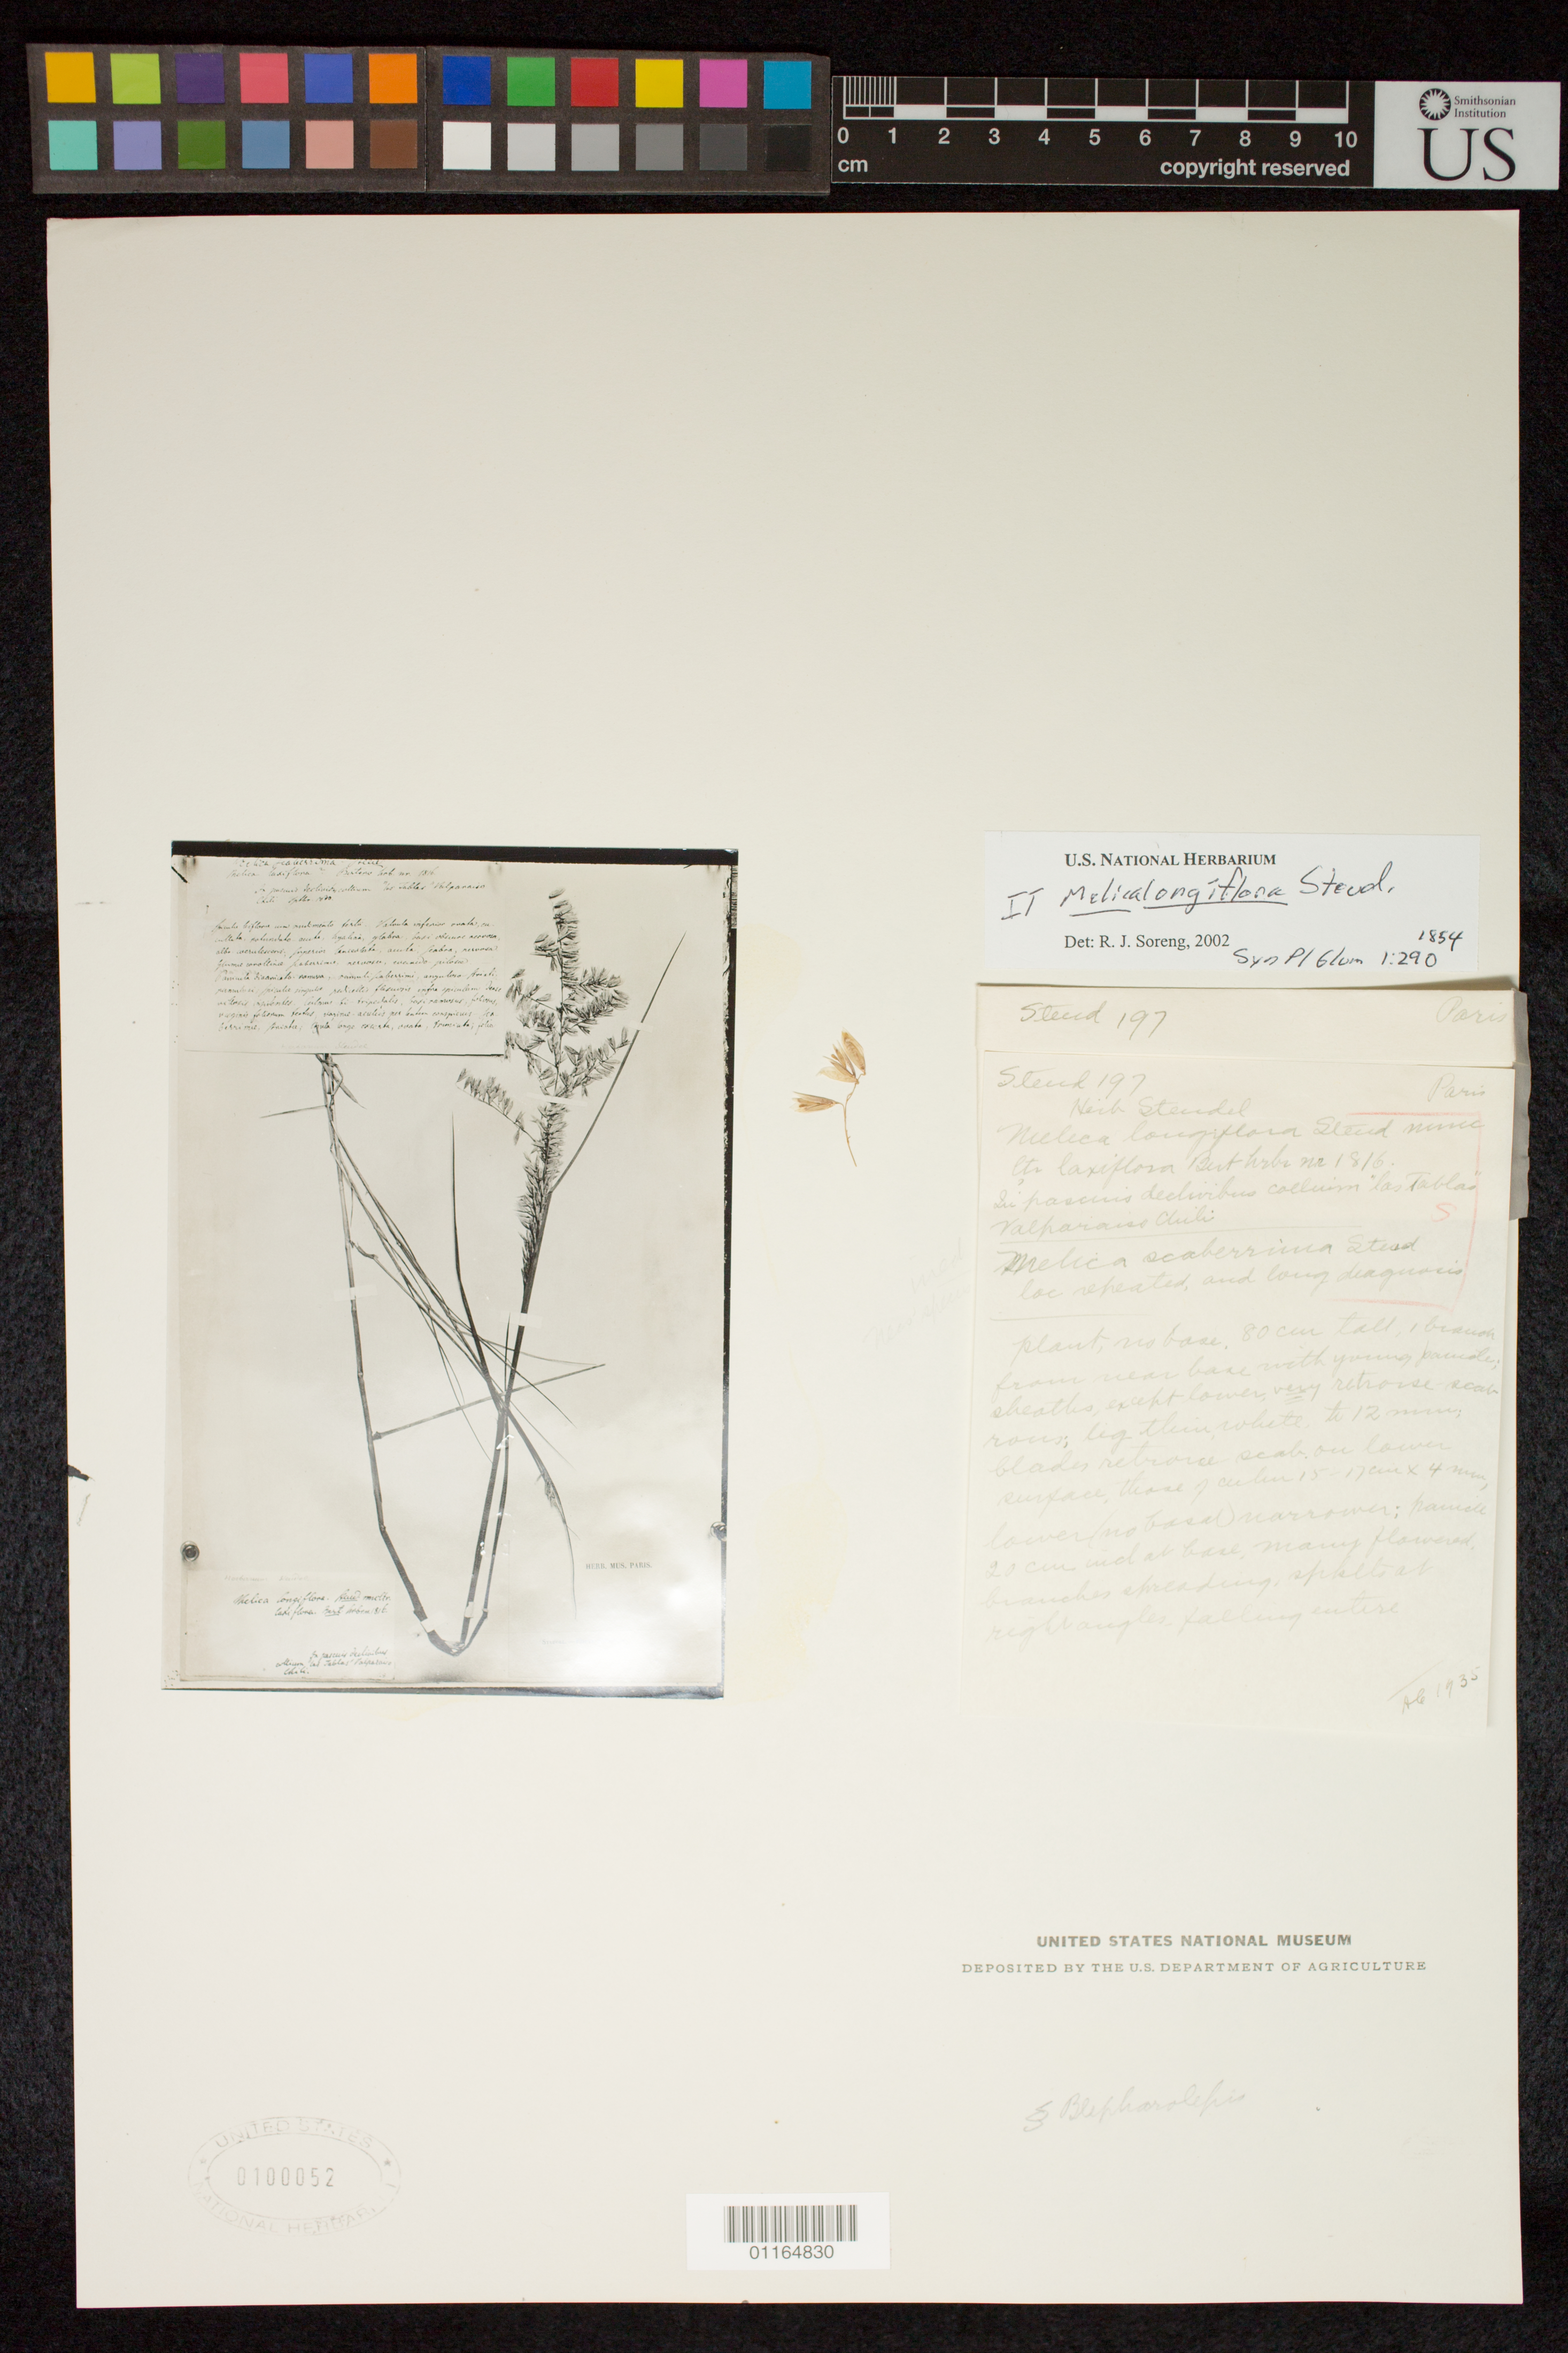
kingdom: Plantae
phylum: Tracheophyta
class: Liliopsida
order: Poales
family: Poaceae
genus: Melica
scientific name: Melica longiflora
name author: Steud.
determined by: Soreng, Robert J., Research Associate (BOT), Smithsonian Institution - National Museum of Natural History (UNITED STATES)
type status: Type Collection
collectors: C. L. G. Bertero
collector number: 1816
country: Chile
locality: Valparaiso, Las Tablas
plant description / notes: Photograph and fragmentary material of type specimen ex herb. Paris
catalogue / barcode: US 100052